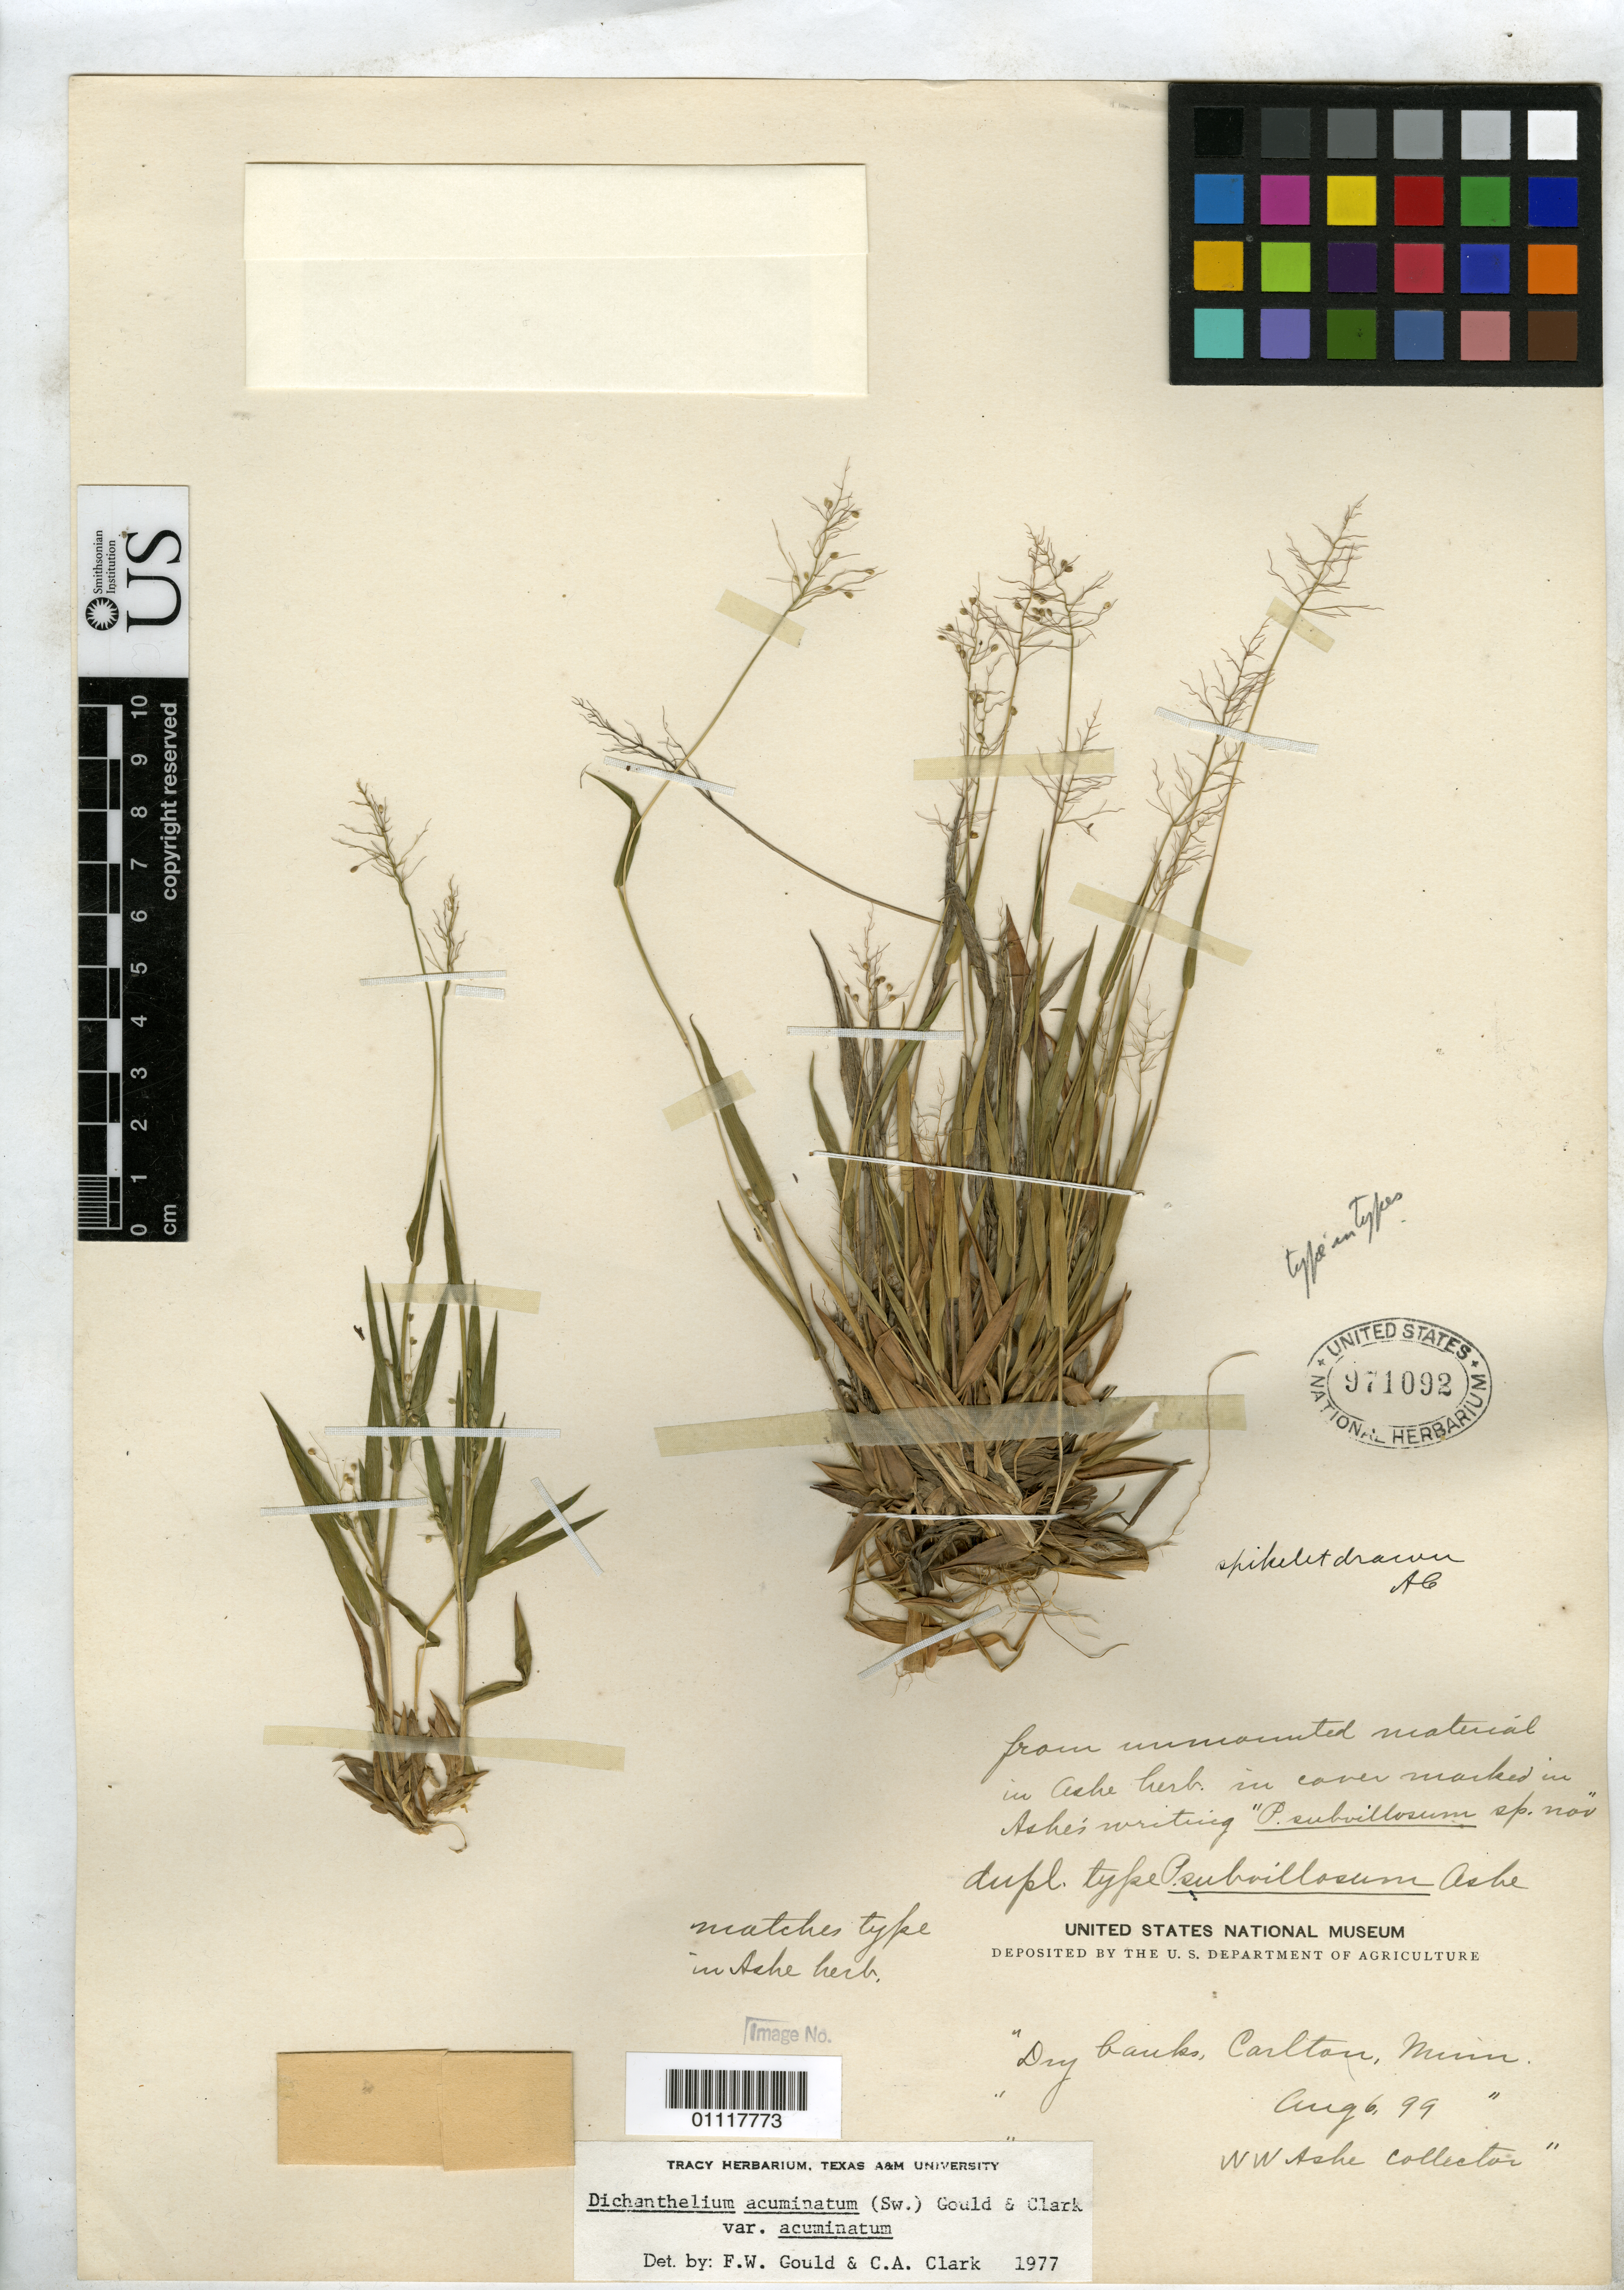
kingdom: Plantae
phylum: Tracheophyta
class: Liliopsida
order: Poales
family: Poaceae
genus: Panicum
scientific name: Panicum subvillosum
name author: Ashe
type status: Isotype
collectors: W. W. Ashe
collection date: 1899-08-06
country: United States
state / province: Minnesota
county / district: Carlton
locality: Dry banks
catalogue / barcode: US 971092